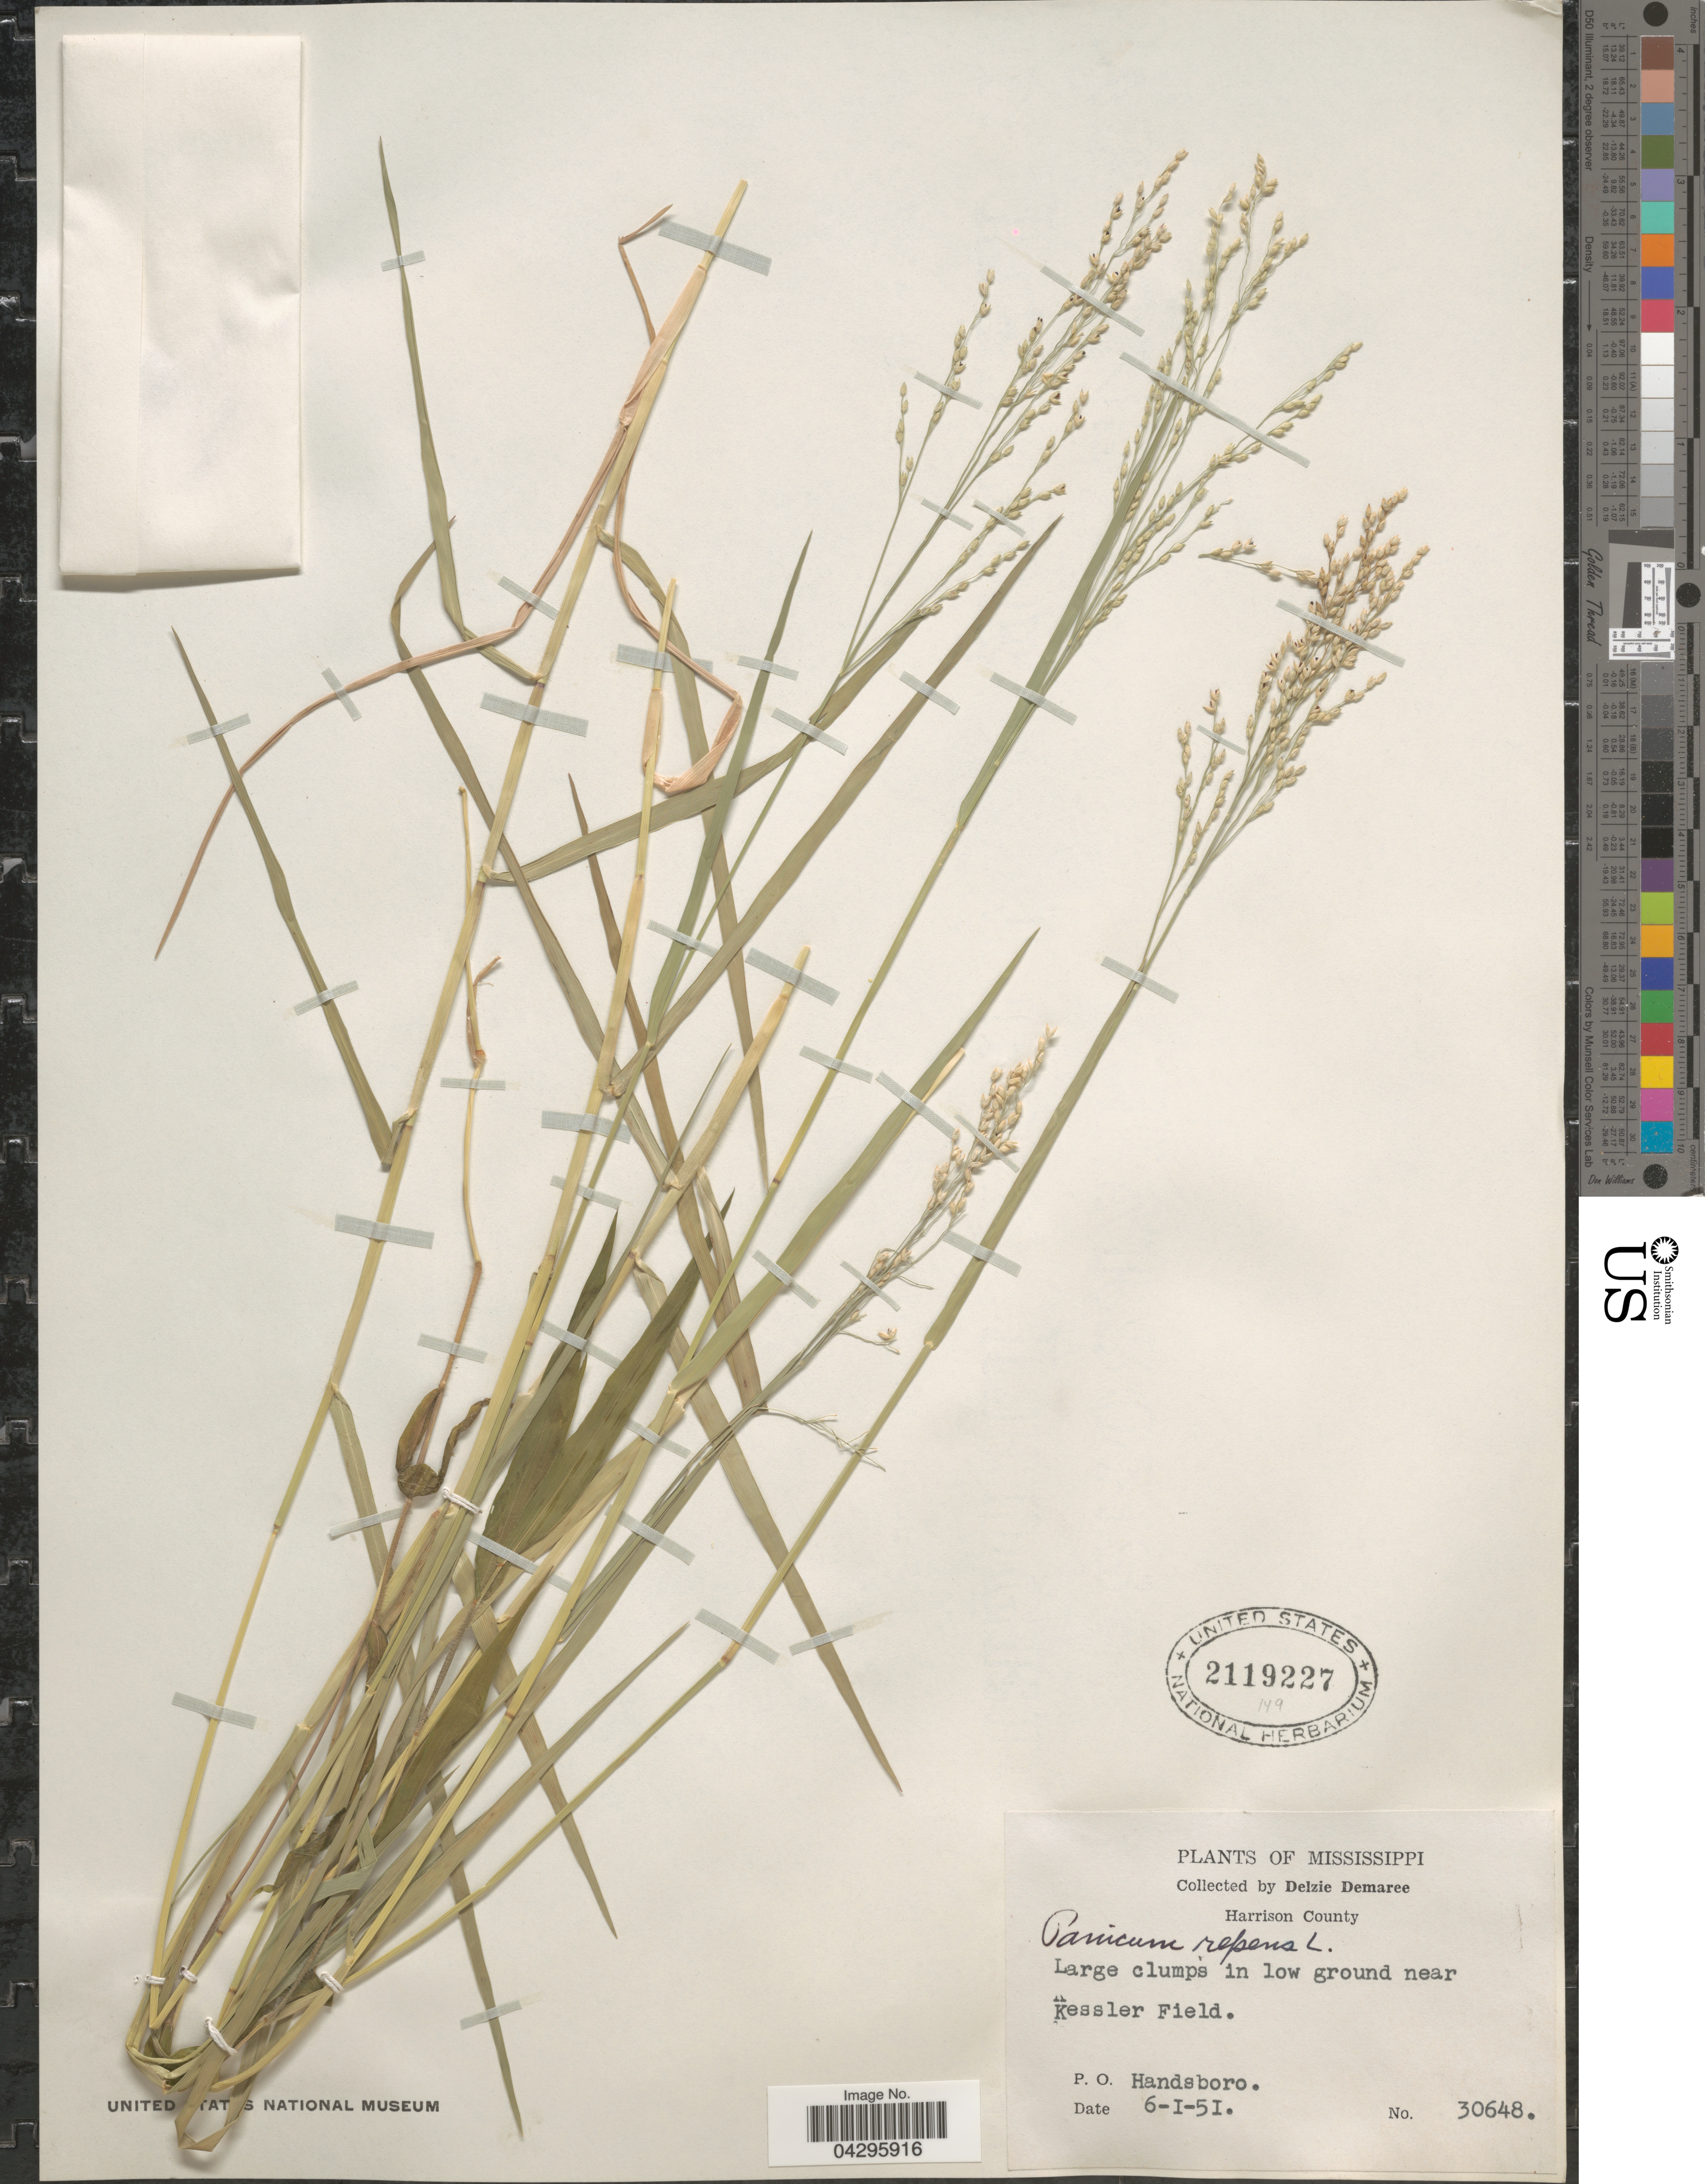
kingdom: Plantae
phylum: Tracheophyta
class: Liliopsida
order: Poales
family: Poaceae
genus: Panicum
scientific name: Panicum repens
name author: L.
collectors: D. Demaree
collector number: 30648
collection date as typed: Transcribed d/m/y: 1/6/51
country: United States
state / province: Mississippi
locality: Harrison County. In low ground near Kessler Field. P. O. Handsboro.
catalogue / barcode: US 2119227